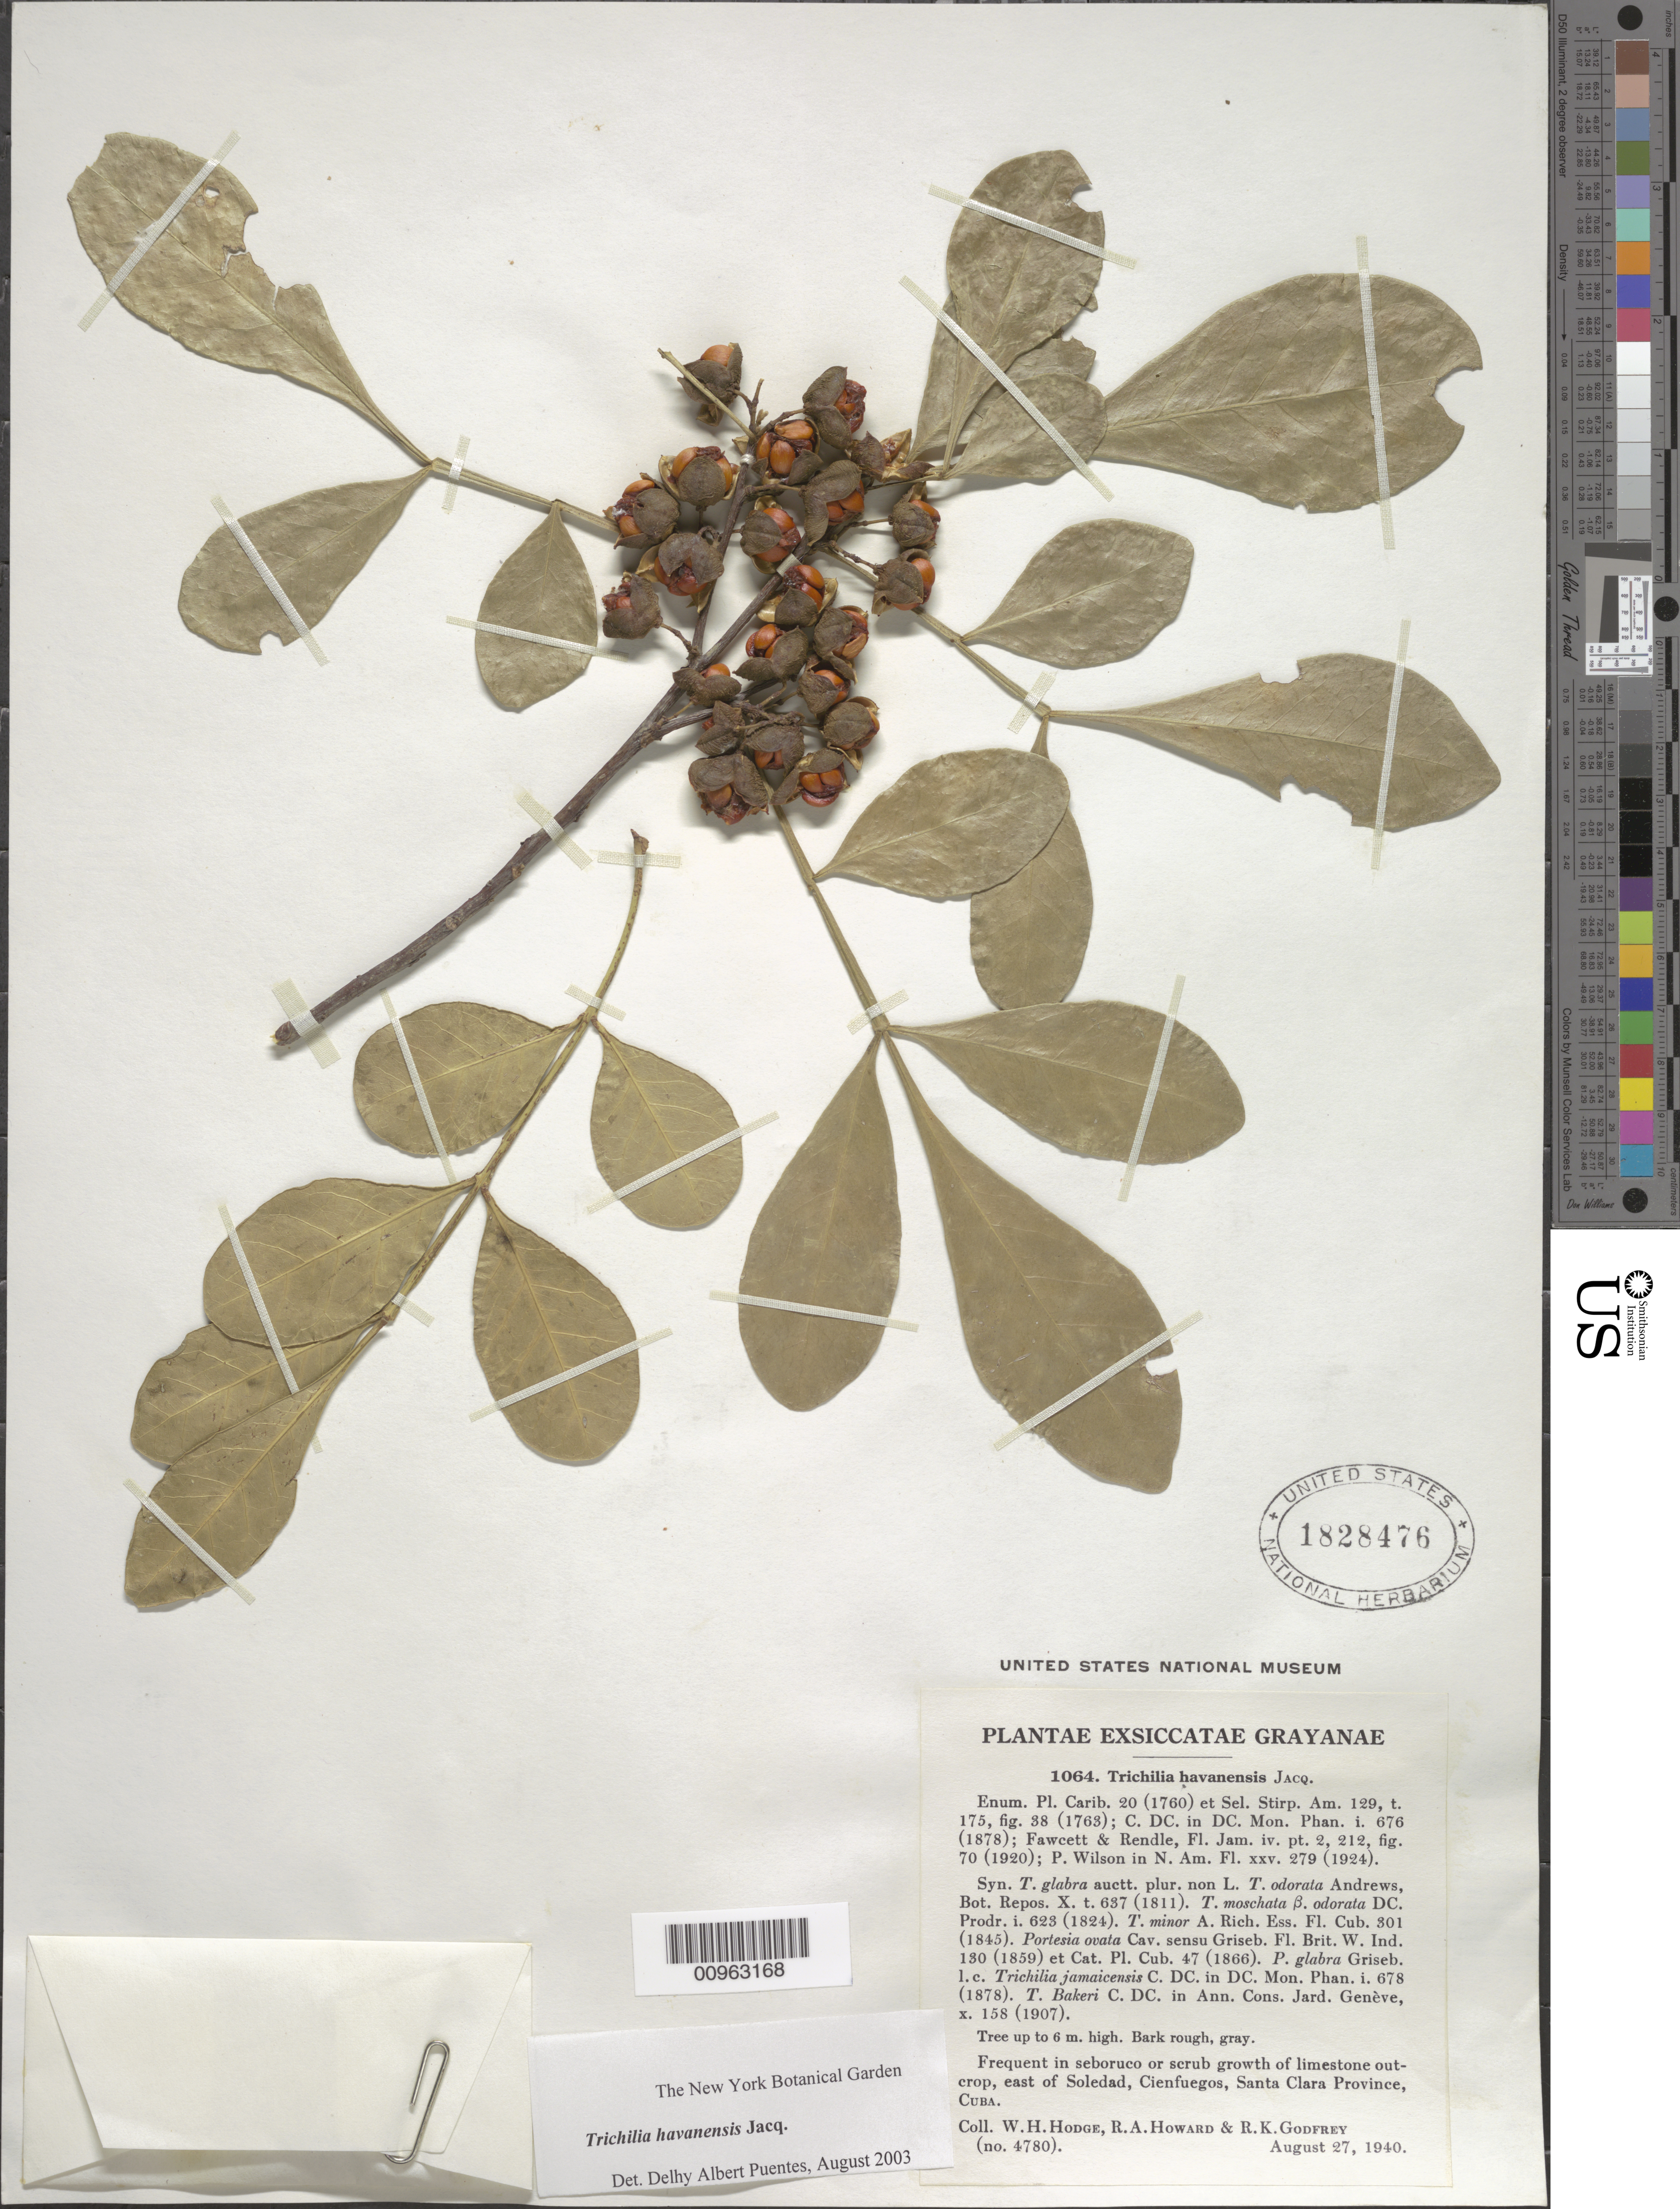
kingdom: Plantae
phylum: Tracheophyta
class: Magnoliopsida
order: Sapindales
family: Meliaceae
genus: Trichilia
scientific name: Trichilia havanensis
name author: Jacq.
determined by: Puentes, D. A.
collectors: W. Hodge, R. A. Howard & R. K. Godfrey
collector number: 4780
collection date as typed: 27 Aug 1940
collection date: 1940-08-27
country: Cuba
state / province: Cienfuegos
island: Cuba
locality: E of Soledad, Cienfuegos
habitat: In seboruco or scrub growth of limestone outcrop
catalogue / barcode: US 1828476